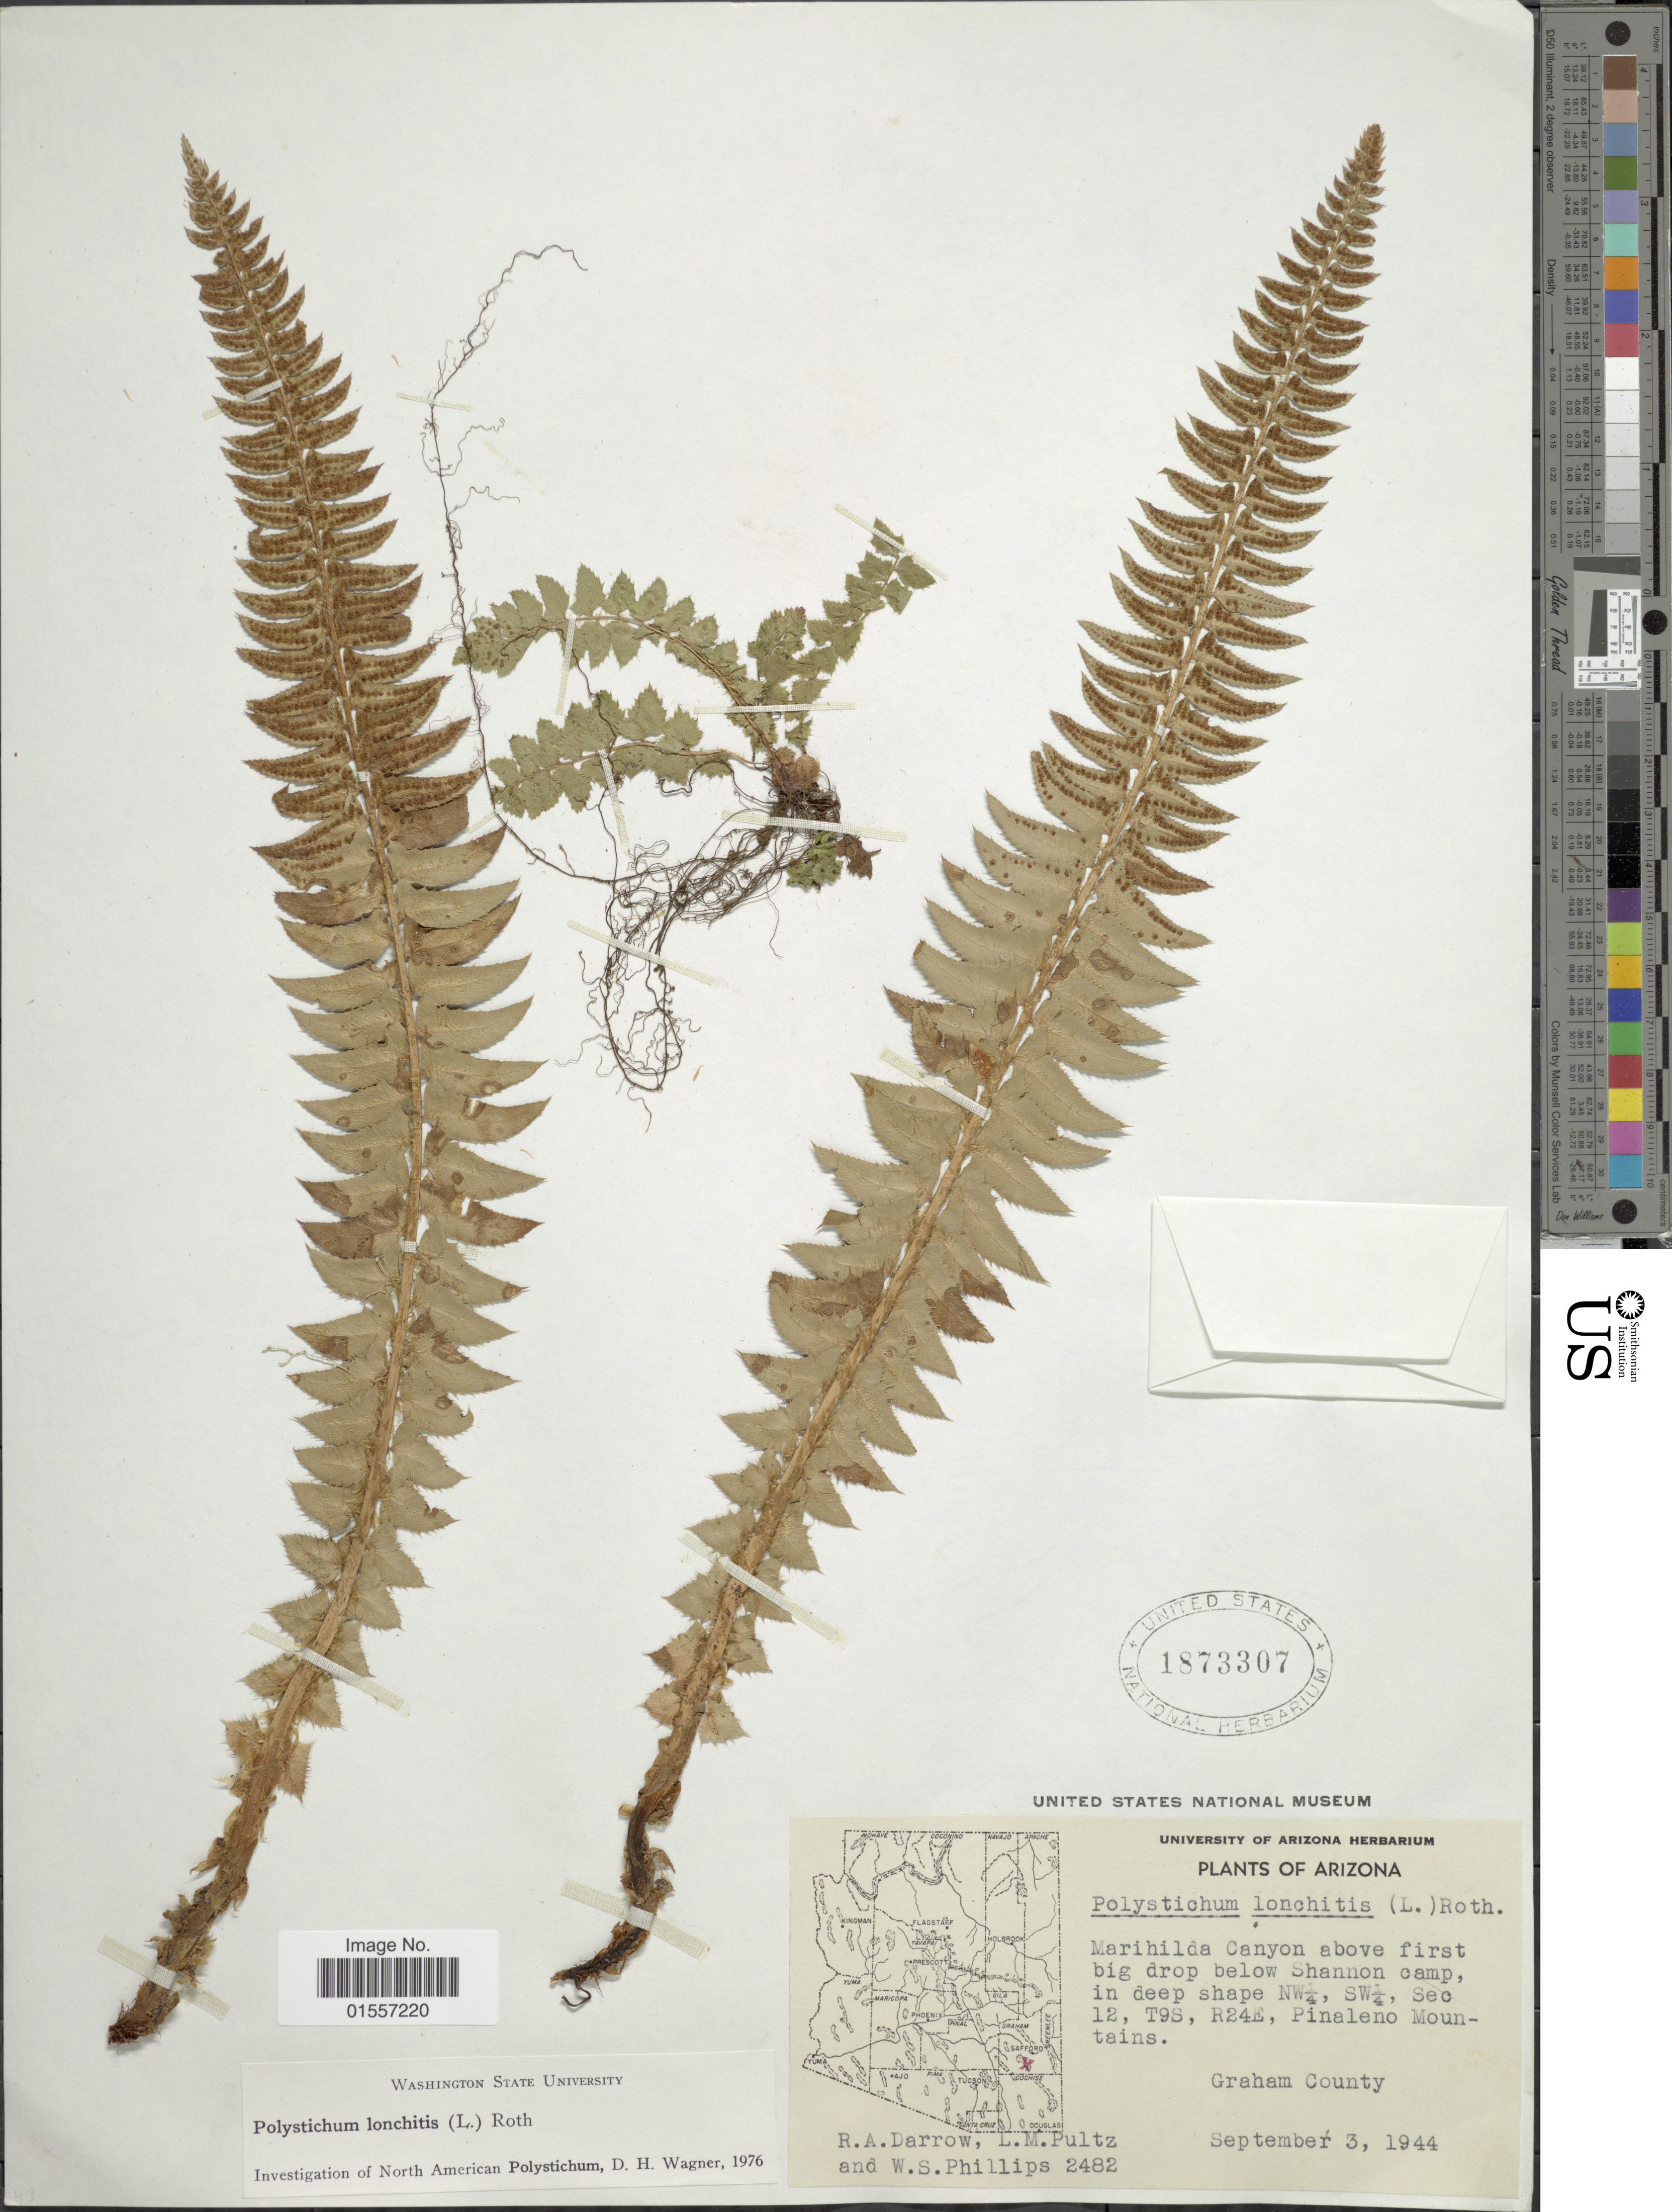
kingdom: Plantae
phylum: Tracheophyta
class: Polypodiopsida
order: Polypodiales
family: Dryopteridaceae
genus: Polystichum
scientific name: Polystichum lonchitis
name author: (Roth) L.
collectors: R. A. Darrow, L. Pultz & W. S. Phillips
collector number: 2482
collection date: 1944-09-03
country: United States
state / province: Arizona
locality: Marihilda Canyon above first big drop below Shannon camp, in deep shape NW¼, Sec 12, T9S, R24E, Pinaleno Mountains, Graham County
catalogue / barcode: US 1873307